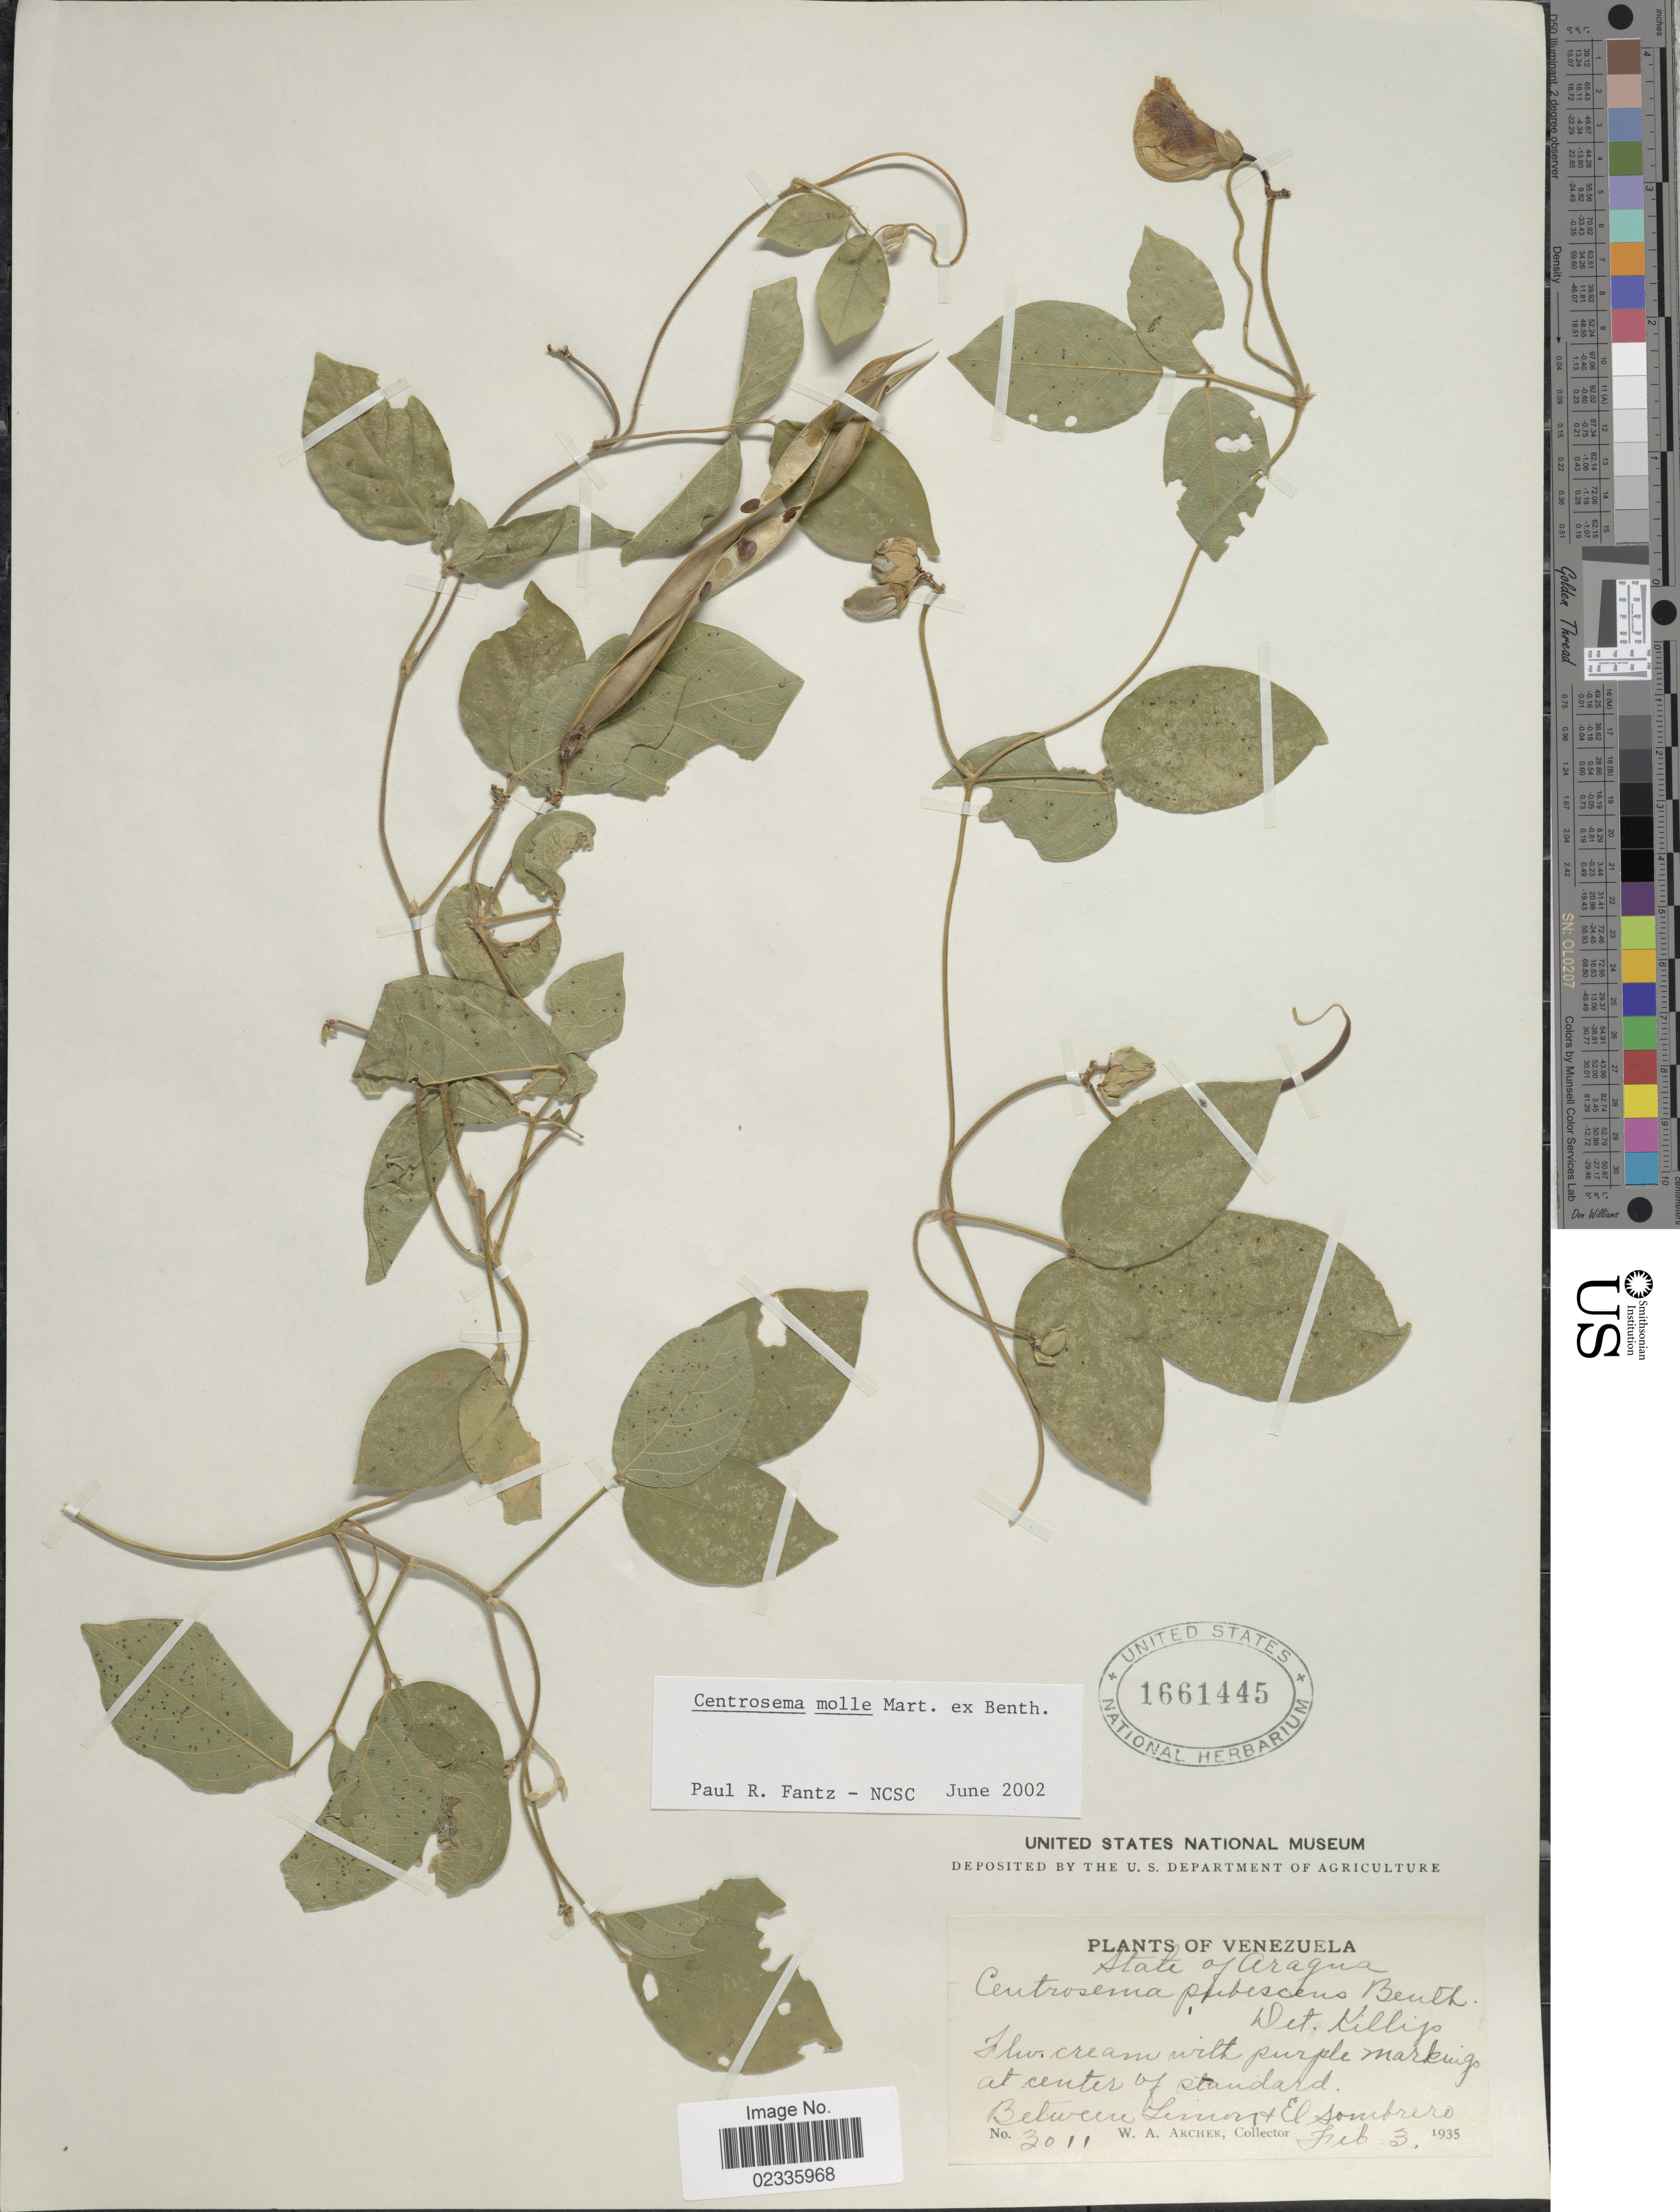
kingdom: Plantae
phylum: Tracheophyta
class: Magnoliopsida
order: Fabales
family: Fabaceae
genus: Centrosema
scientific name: Centrosema molle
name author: Mart. ex Benth.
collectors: W. A. Archer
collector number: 3011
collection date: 1935-02-03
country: Venezuela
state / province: Aragua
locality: Between Limon & El Sombrero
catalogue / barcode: US 1661445